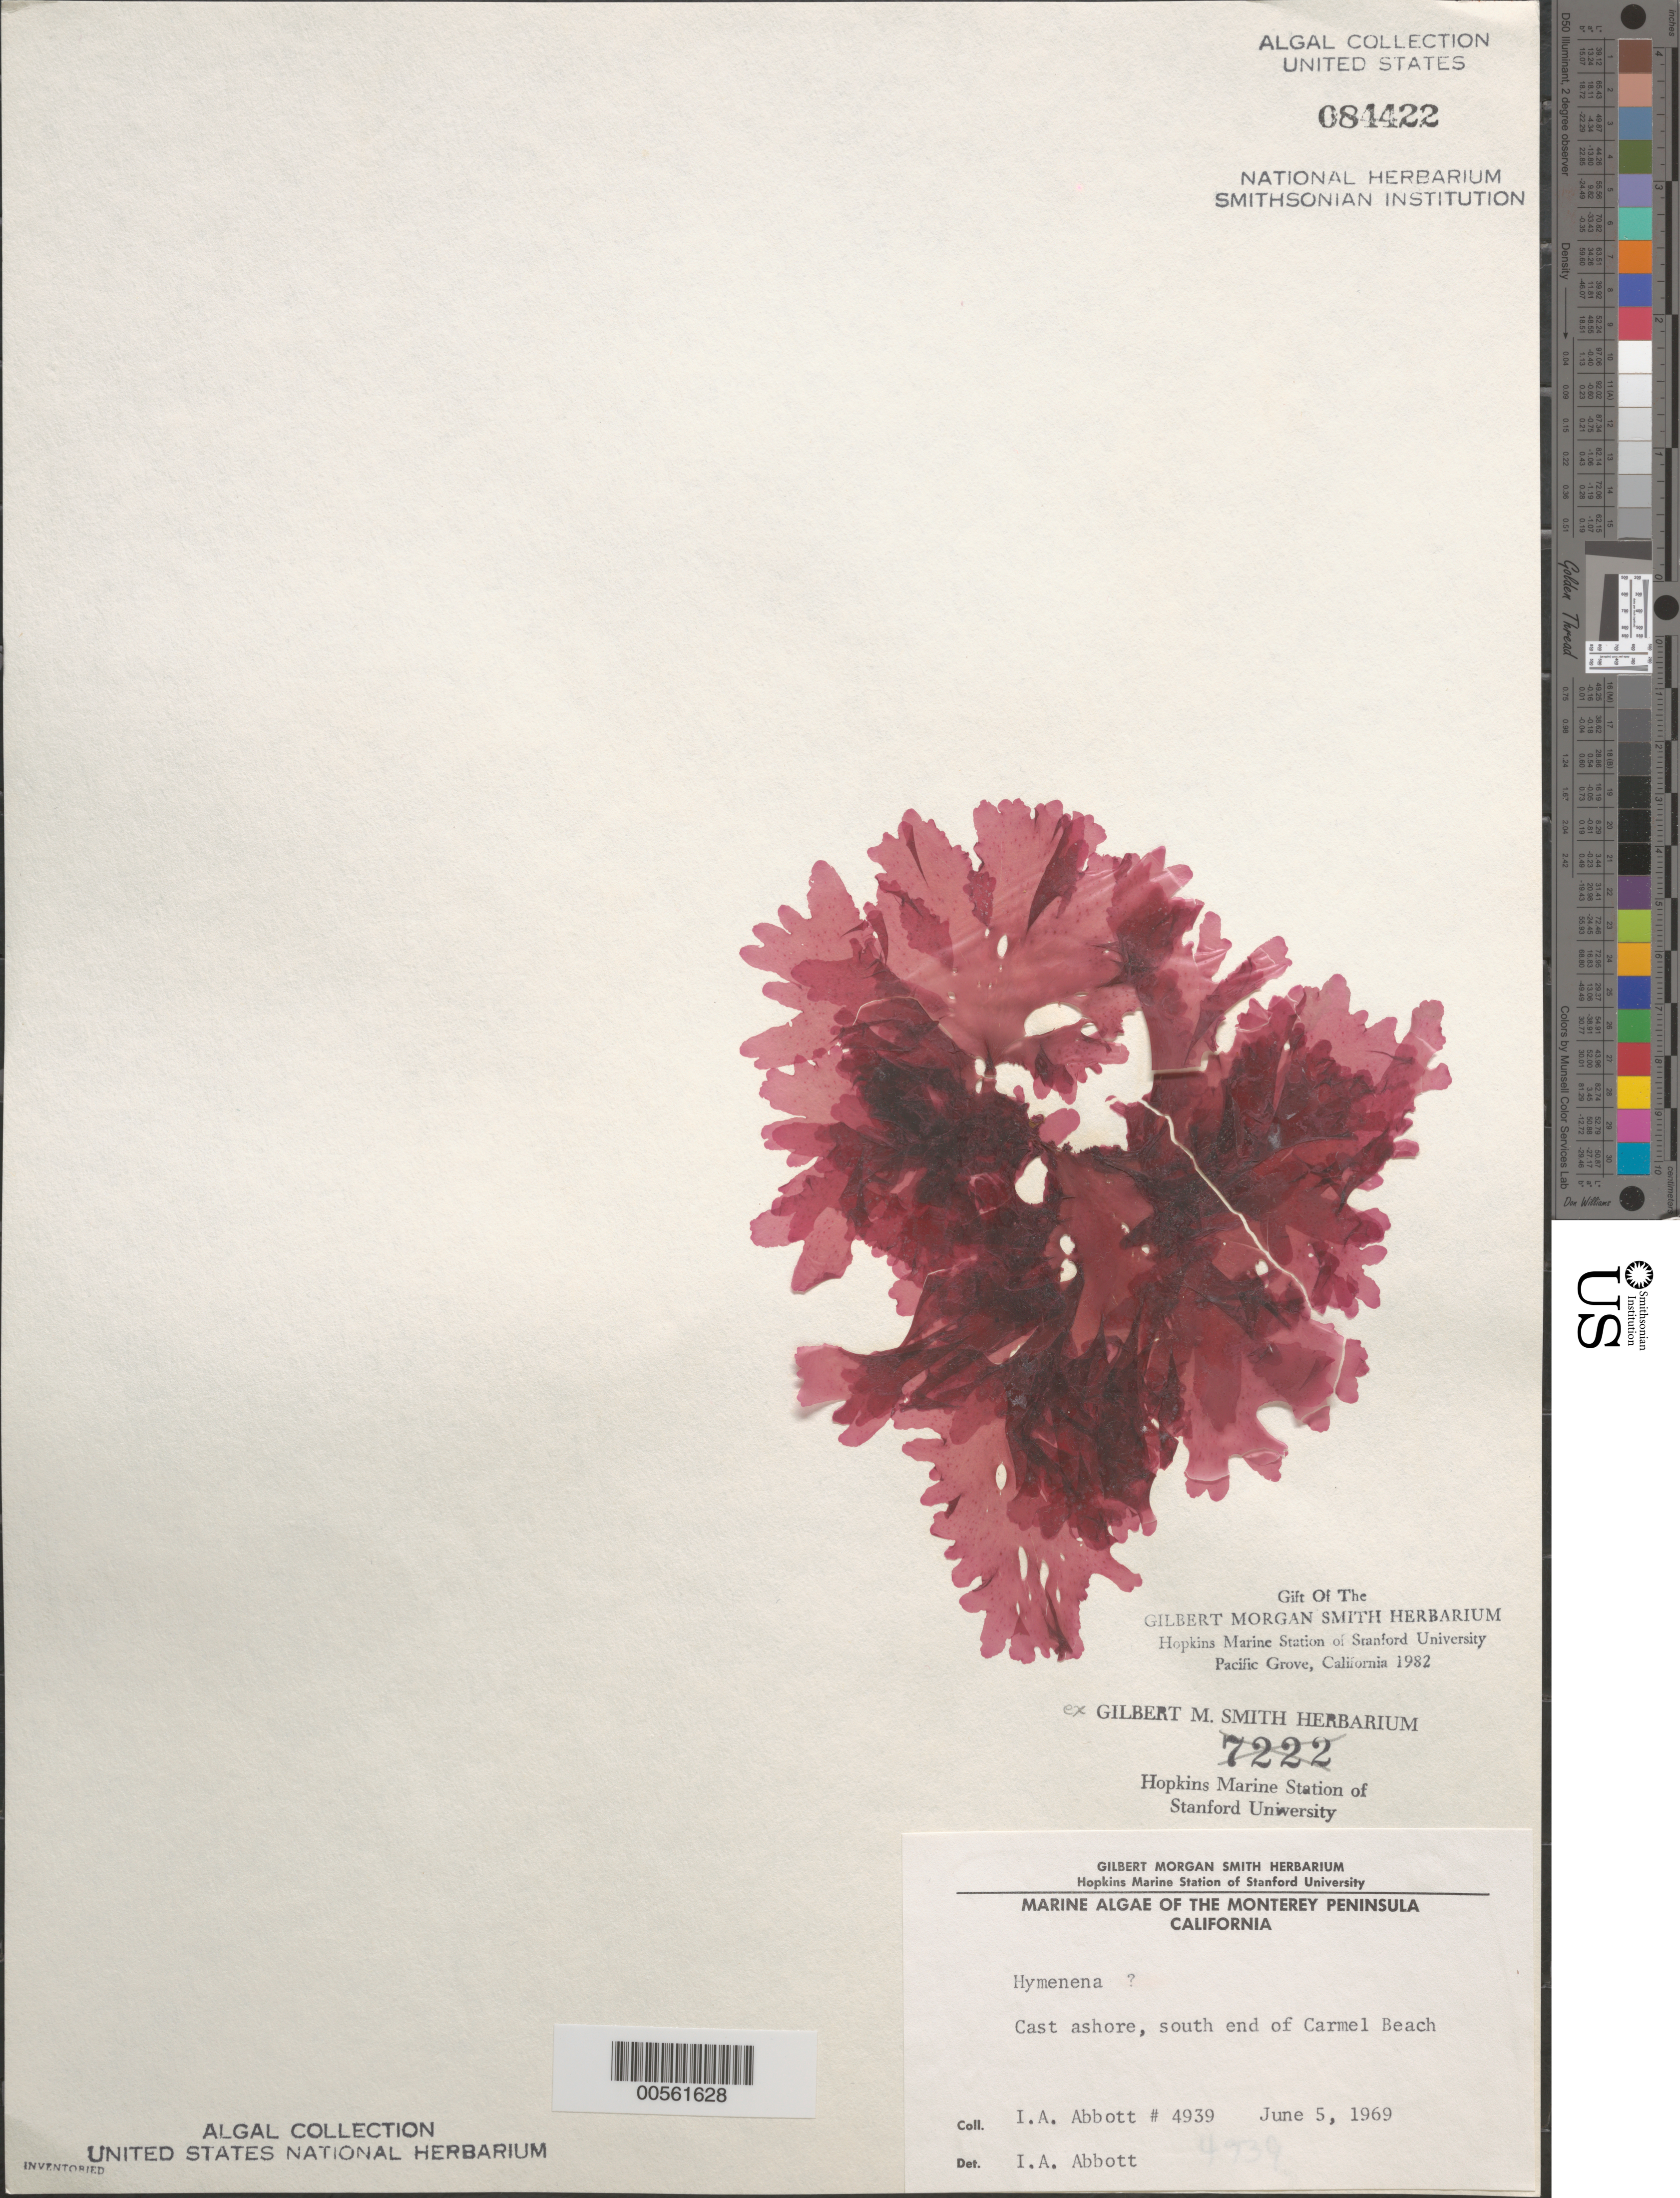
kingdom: Plantae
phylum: Rhodophyta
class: Florideophyceae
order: Ceramiales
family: Delesseriaceae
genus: Hymenena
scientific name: Hymenena sp.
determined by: Abbott, Isabella A.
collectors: I. A. Abbott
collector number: IAA 4939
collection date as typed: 05 Jun 1966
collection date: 1966-06-05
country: United States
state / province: California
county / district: Monterey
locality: Carmel Beach, south end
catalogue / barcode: US 84422